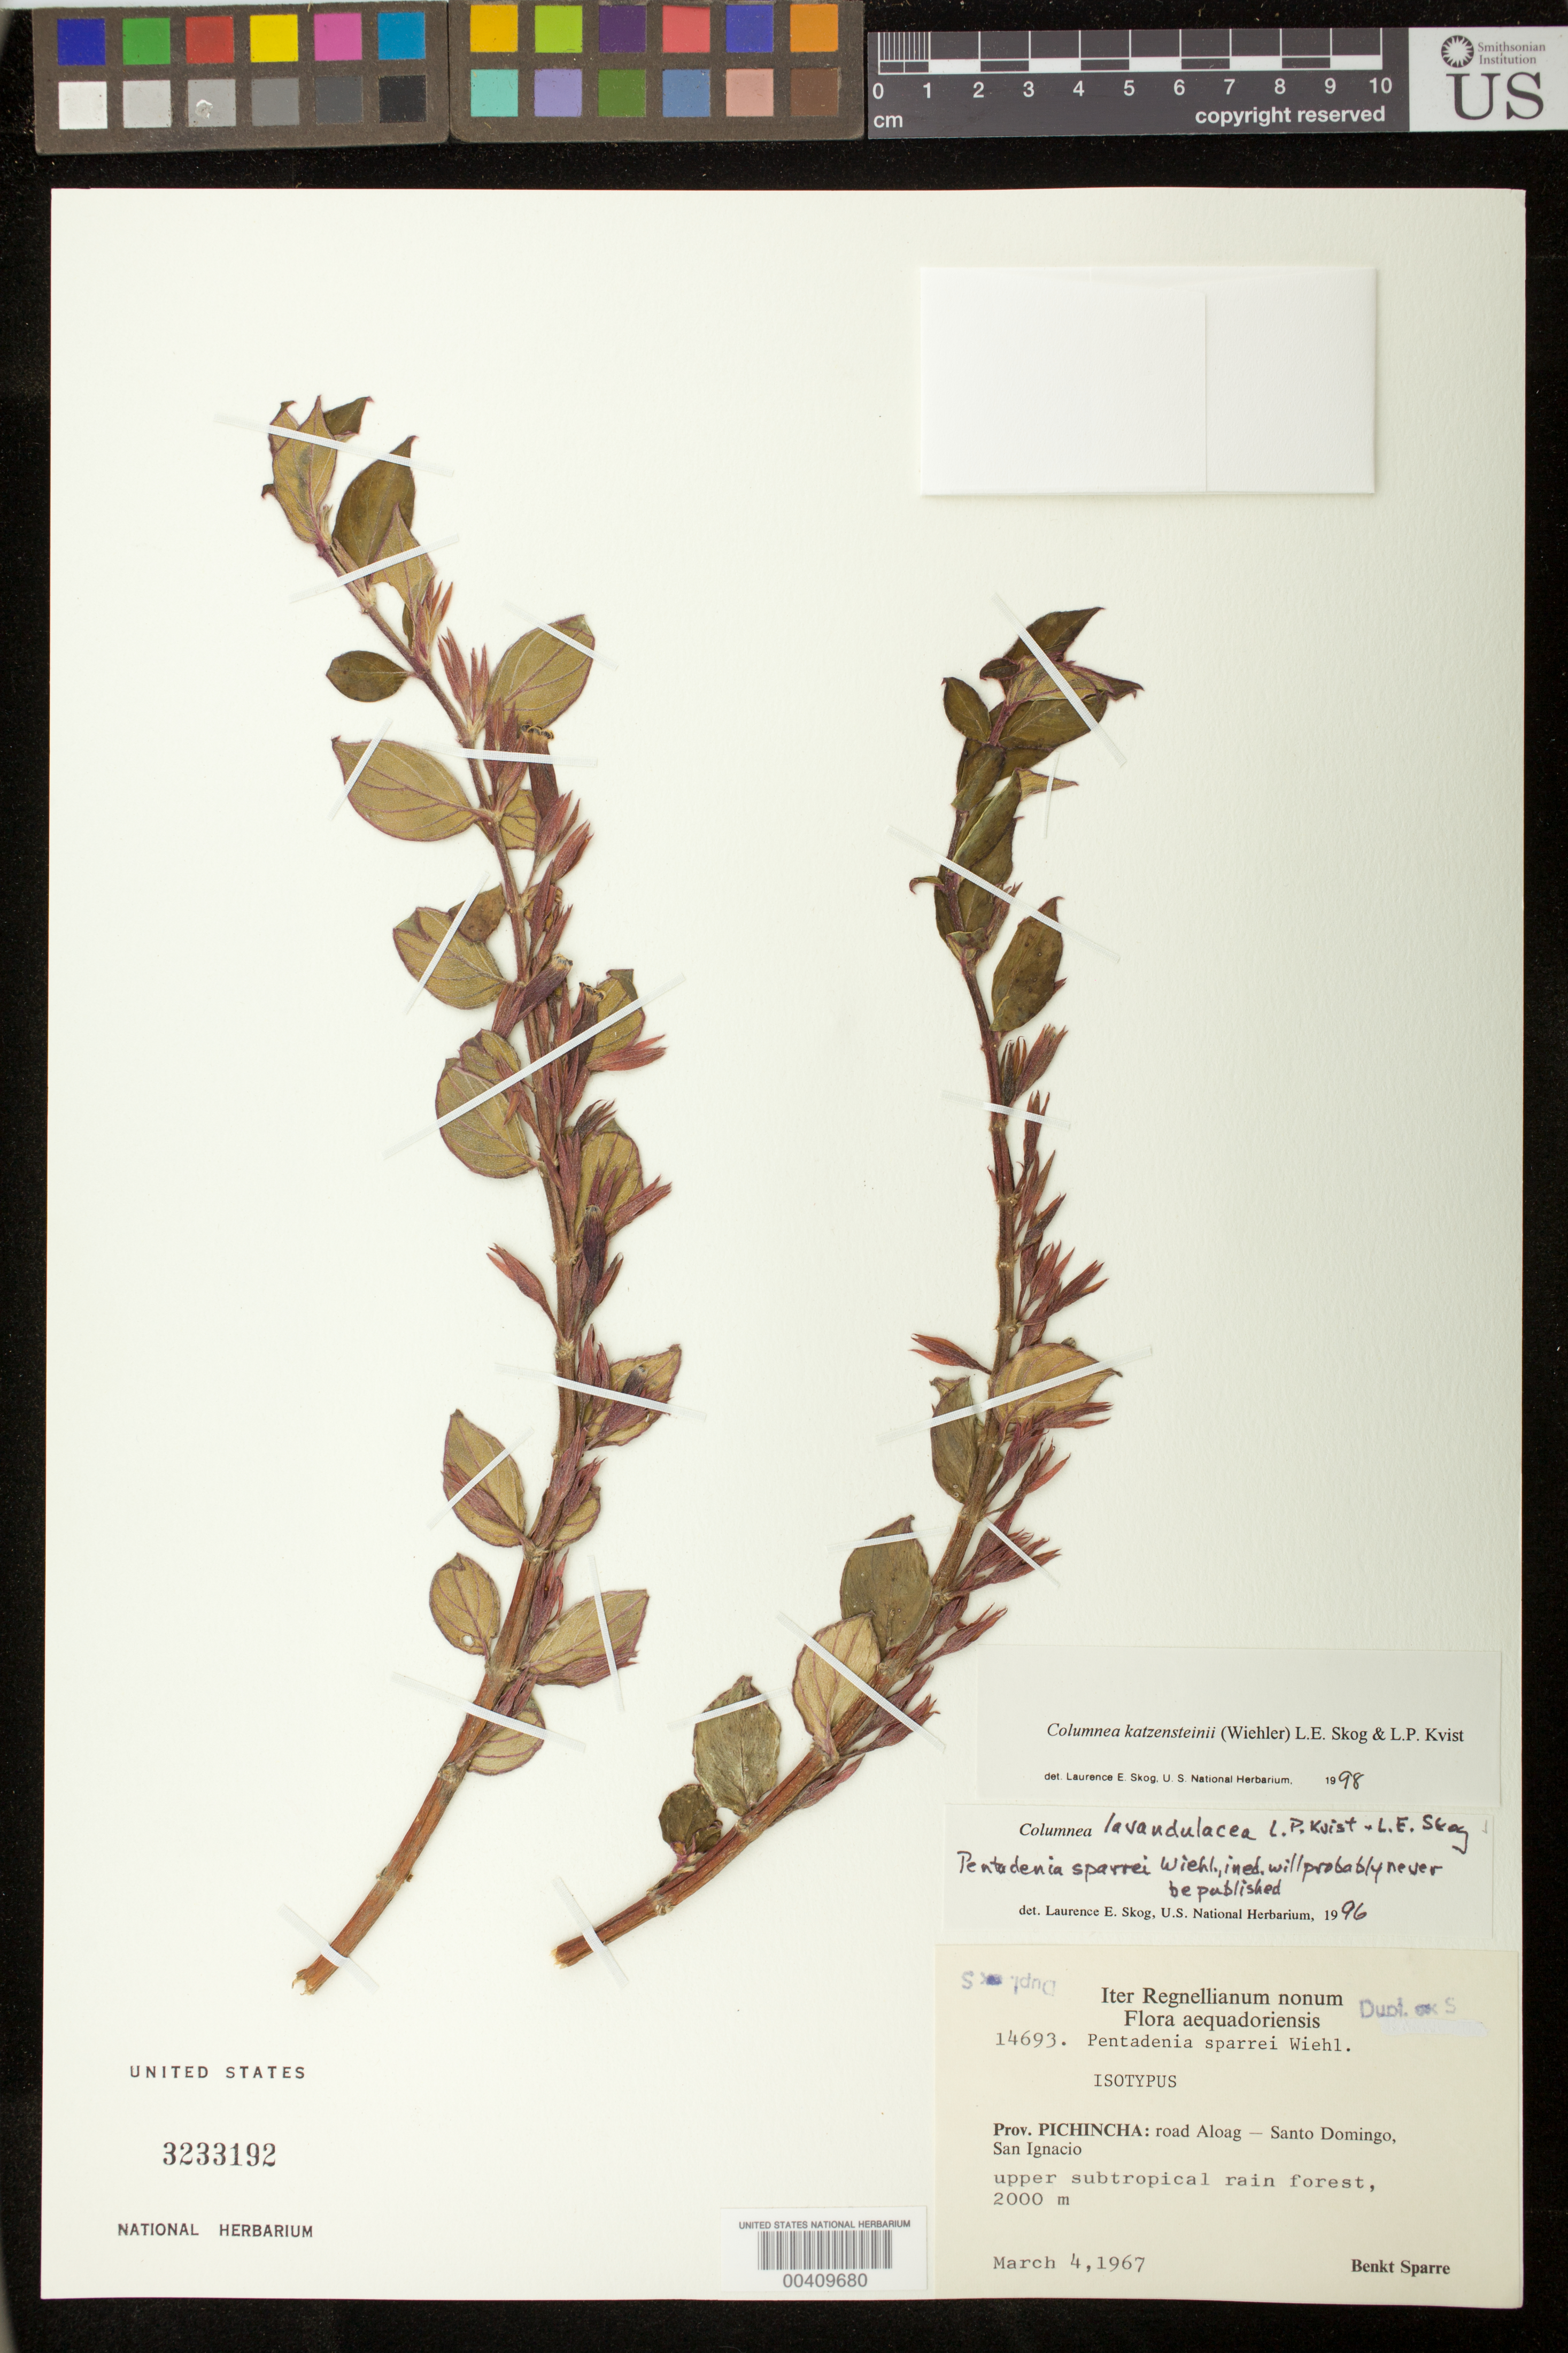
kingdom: Plantae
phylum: Tracheophyta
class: Magnoliopsida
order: Lamiales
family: Gesneriaceae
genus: Columnea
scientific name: Columnea katzensteiniae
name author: (Wiehler) L.E. Skog & L.P. Kvist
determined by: Skog, Laurence E.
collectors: B. Sparre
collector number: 14693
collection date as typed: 04 Mar 1967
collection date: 1967-03-04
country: Ecuador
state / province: Pichincha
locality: Road Aloag - Santo Domingo, San Ignacio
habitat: Upper subtropical rain forest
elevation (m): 2000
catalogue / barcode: US 3233192